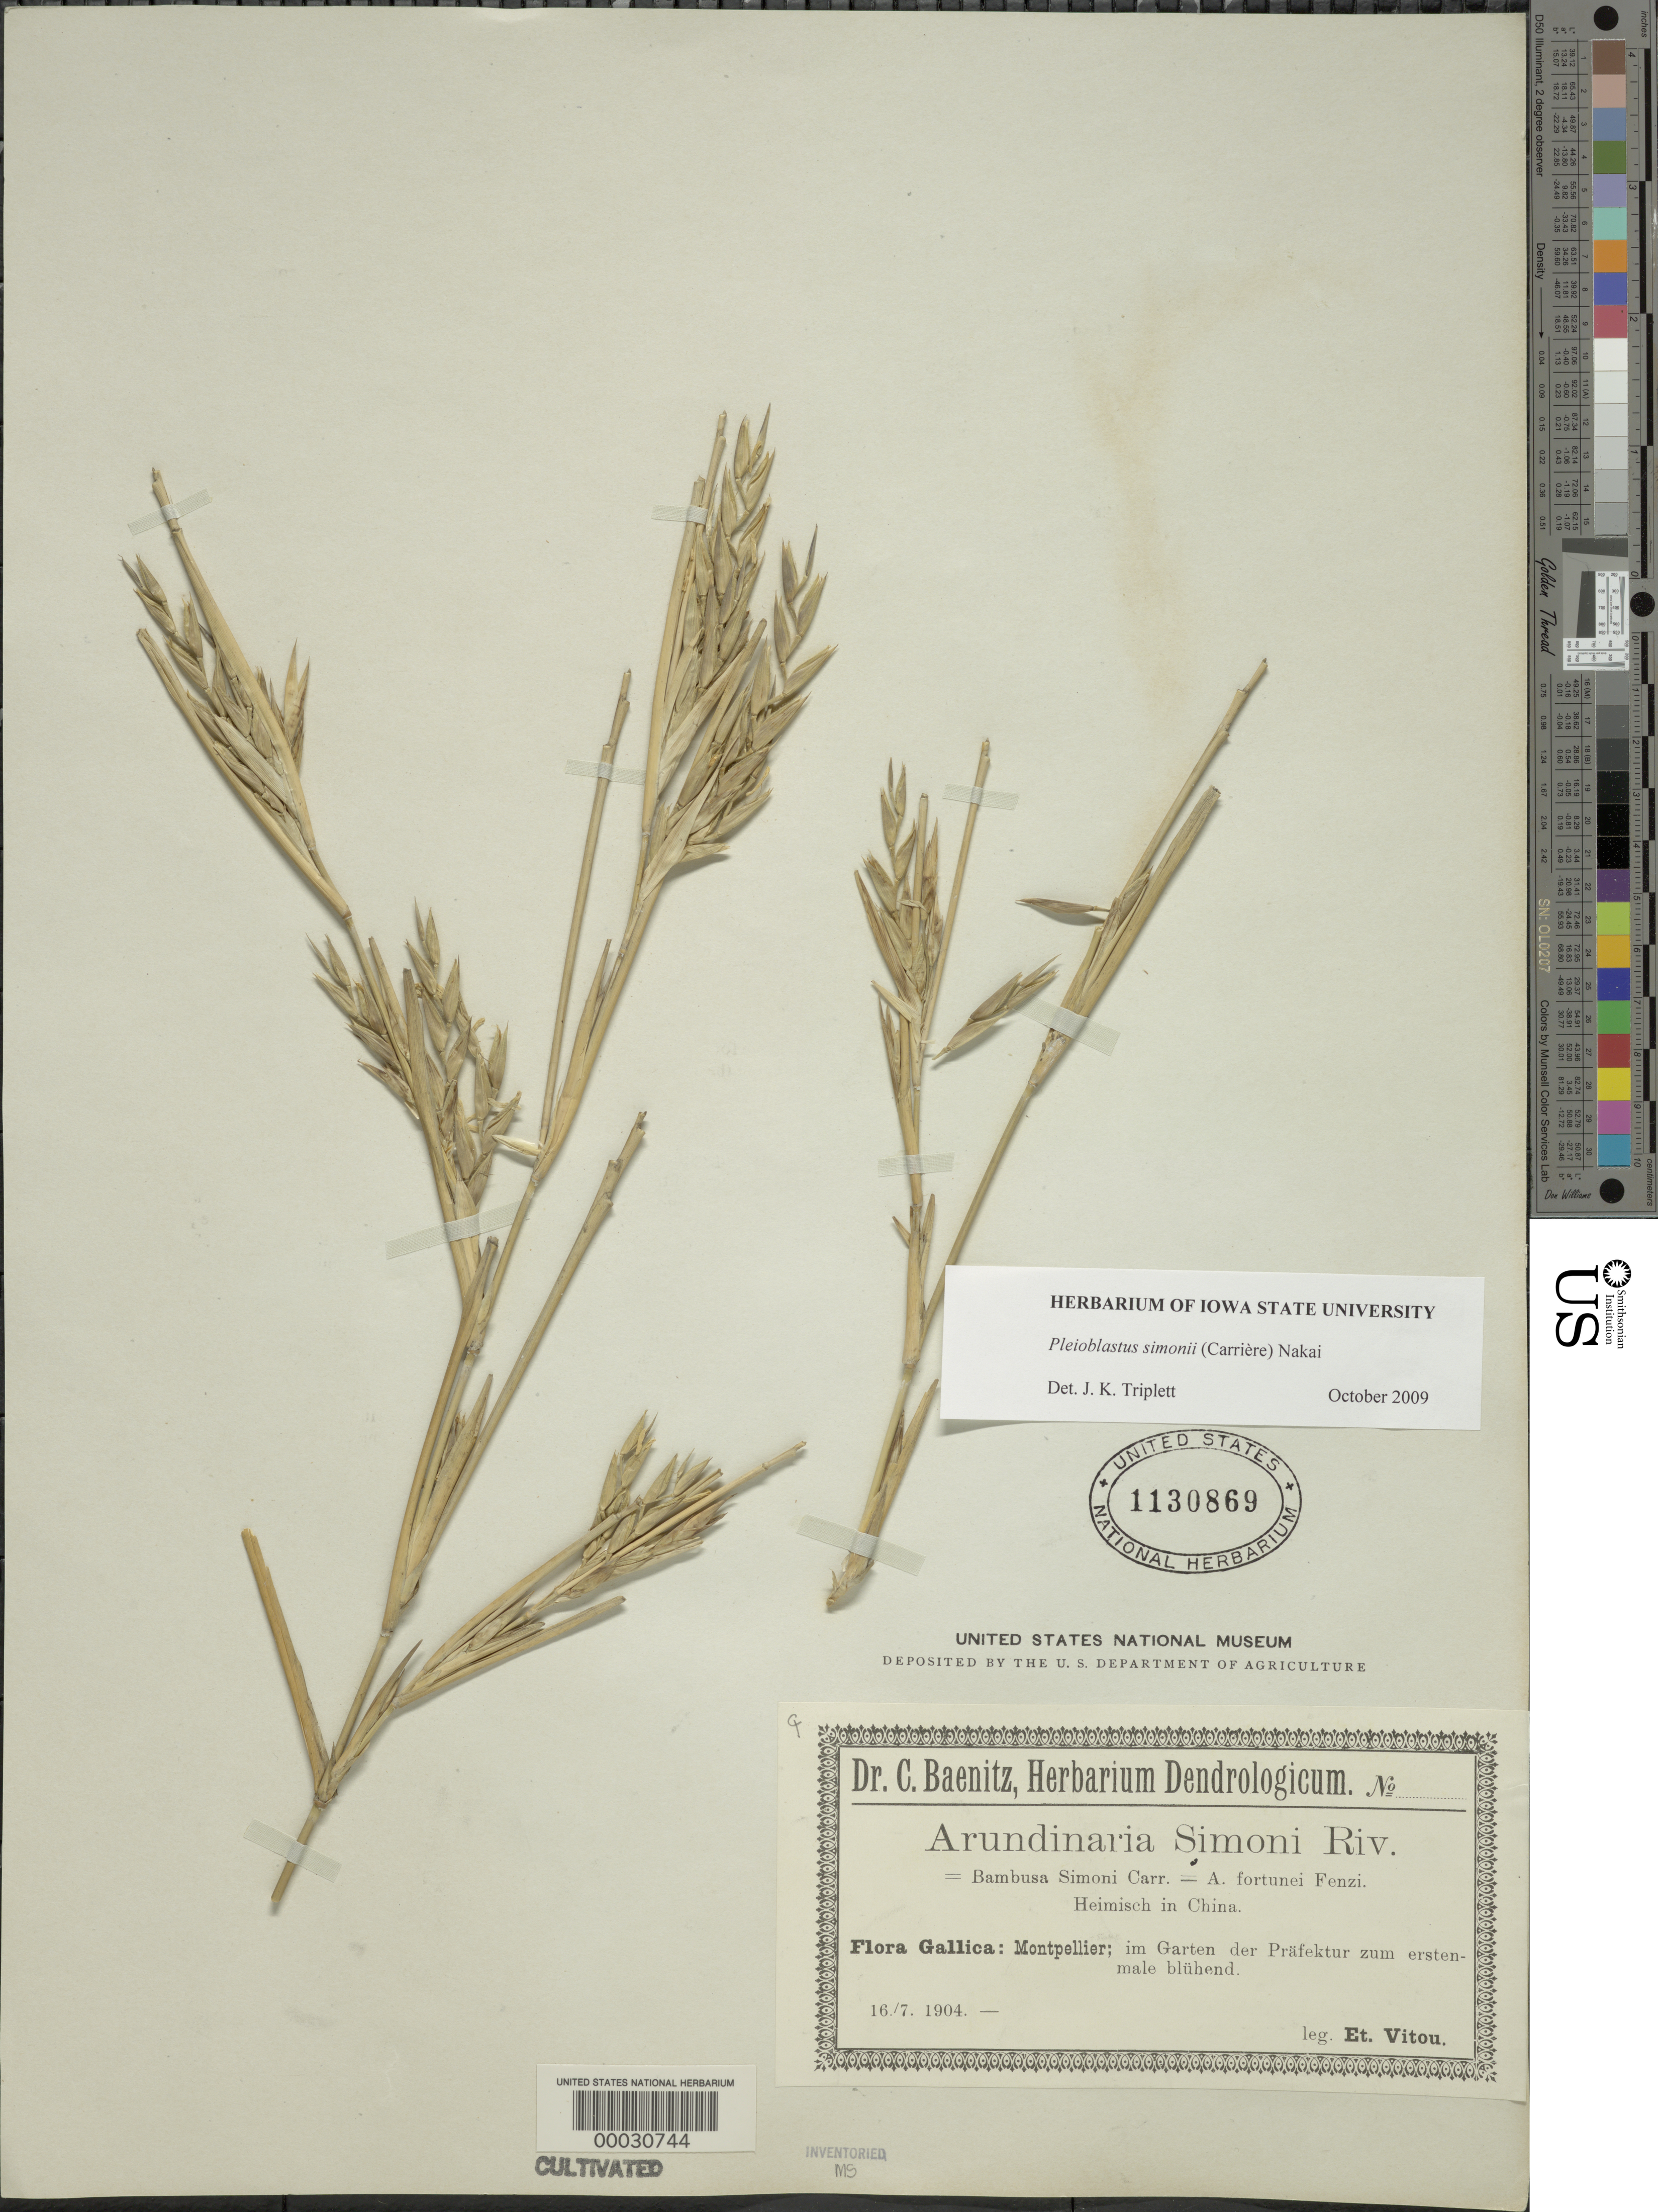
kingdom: Plantae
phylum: Tracheophyta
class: Liliopsida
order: Poales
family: Poaceae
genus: Pleioblastus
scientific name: Pleioblastus simonii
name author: (Carrière) Nakai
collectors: E. Vitou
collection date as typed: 16 Jul 1904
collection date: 1904-07-16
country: China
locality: Gallica, montpellier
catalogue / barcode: US 1130869